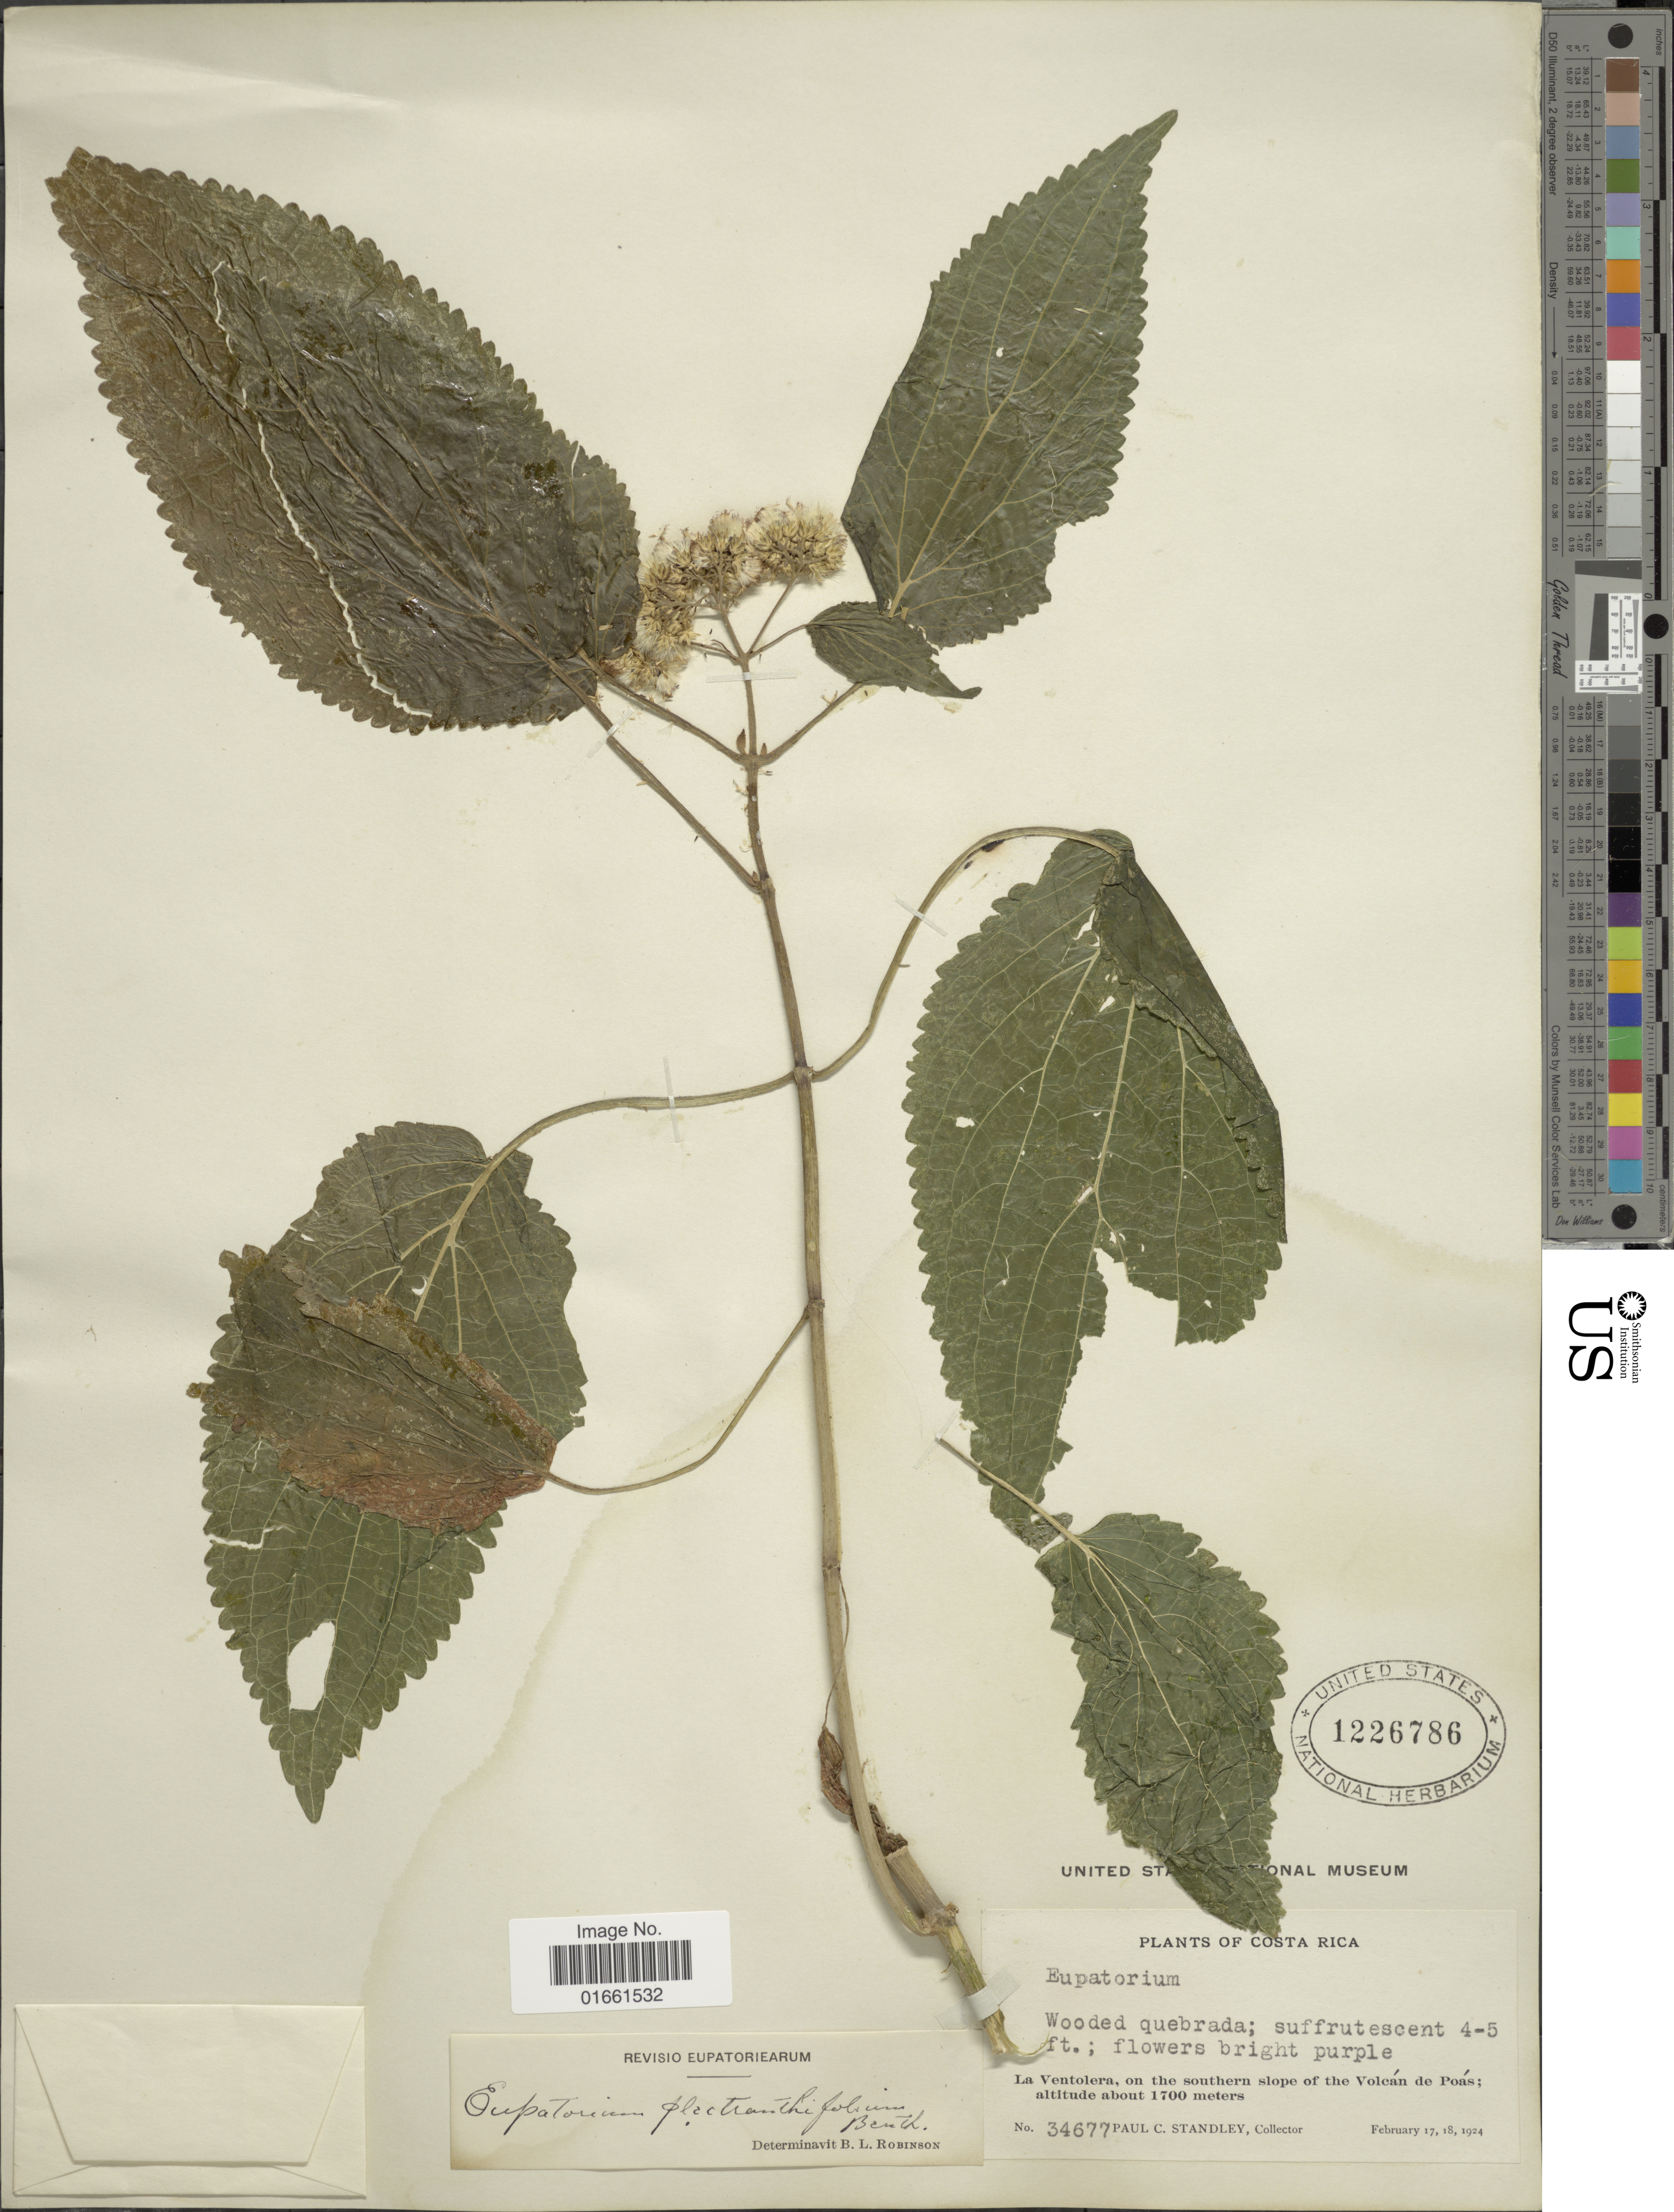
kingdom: Plantae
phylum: Tracheophyta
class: Magnoliopsida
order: Asterales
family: Asteraceae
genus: Fleischmannia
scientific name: Fleischmannia plectranthifolia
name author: (Benth. ex Oerst.) R.M. King & H. Rob.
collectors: P. C. Standley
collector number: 34677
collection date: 1924-02-17/1924-02-18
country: Costa Rica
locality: La Ventolera, on the southern slope of the Volcan de Poas.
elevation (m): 1700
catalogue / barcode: US 1226786